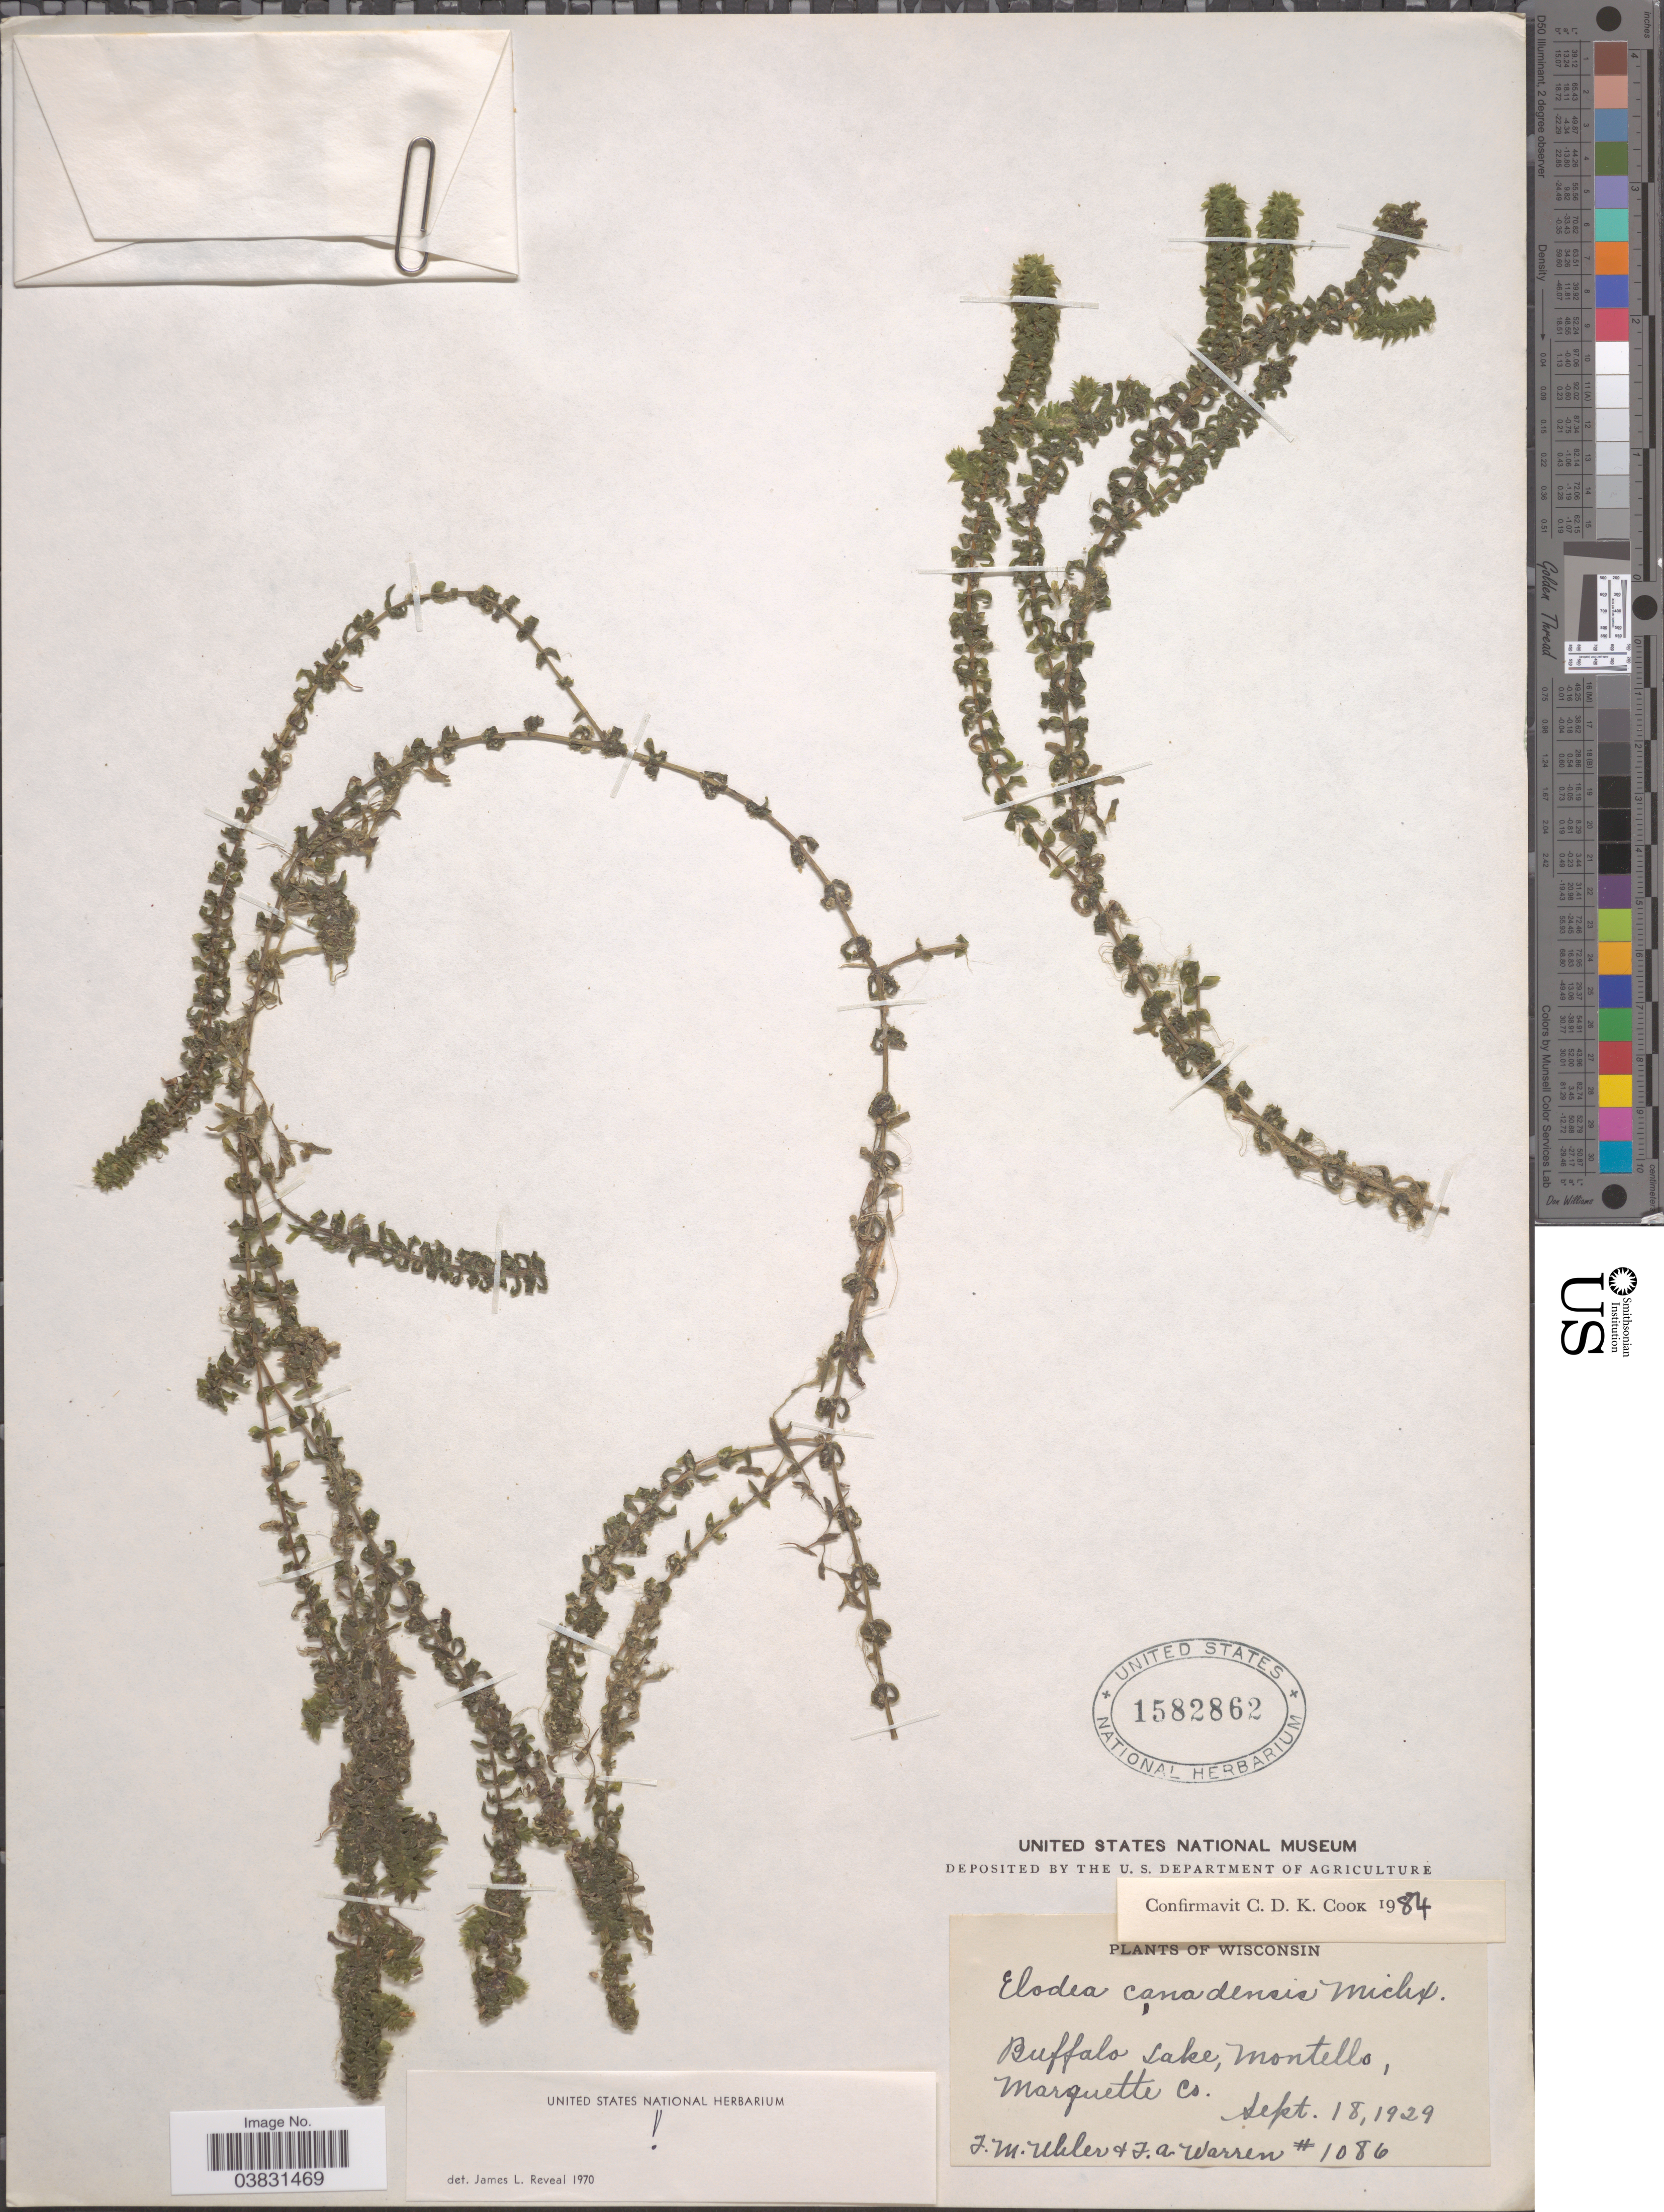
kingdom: Plantae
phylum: Tracheophyta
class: Liliopsida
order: Alismatales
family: Hydrocharitaceae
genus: Elodea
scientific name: Elodea canadensis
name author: Michx.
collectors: F. M. Uhler & F. Warren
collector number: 1086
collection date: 1929-09-18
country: United States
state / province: Wisconsin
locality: Buffalo Lake, Montello, Marquette Co.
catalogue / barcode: US 1582862